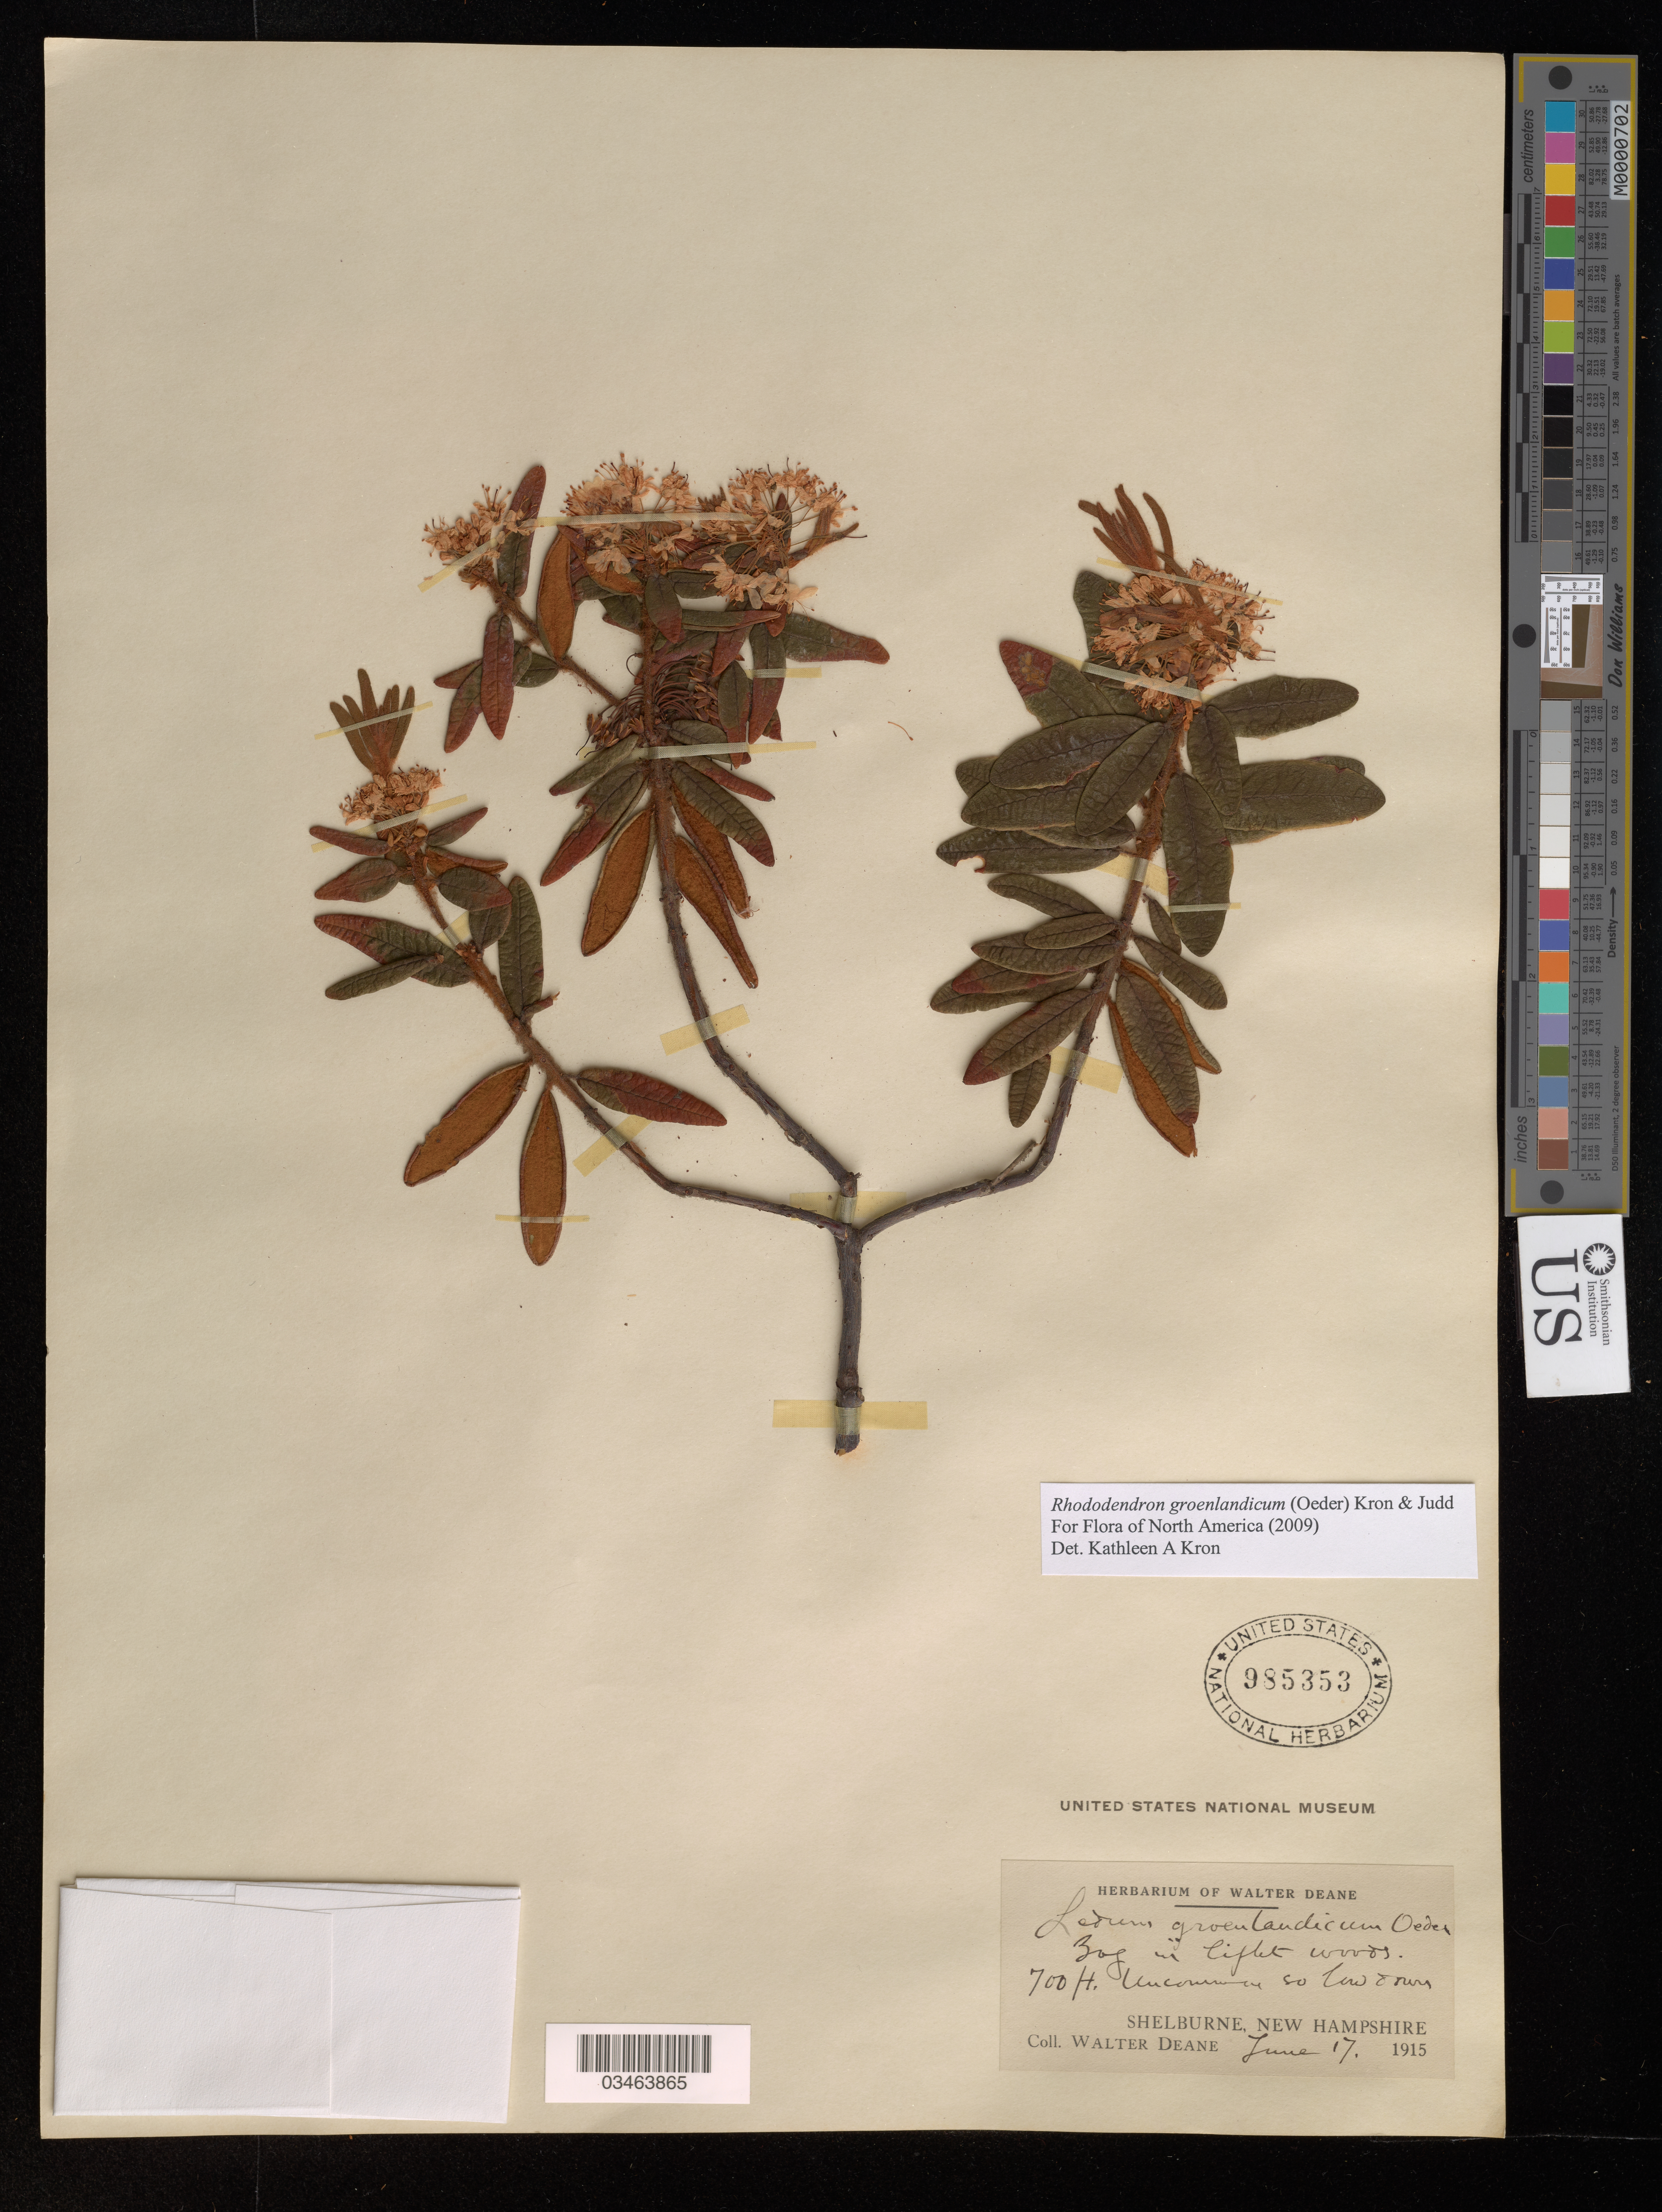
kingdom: Plantae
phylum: Tracheophyta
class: Magnoliopsida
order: Ericales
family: Ericaceae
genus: Rhododendron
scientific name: Rhododendron groenlandicum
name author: (Oeder) Kron & Judd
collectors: W. Deane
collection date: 1915-06-17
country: United States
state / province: New Hampshire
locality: Shelburne.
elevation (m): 213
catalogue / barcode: US 985353